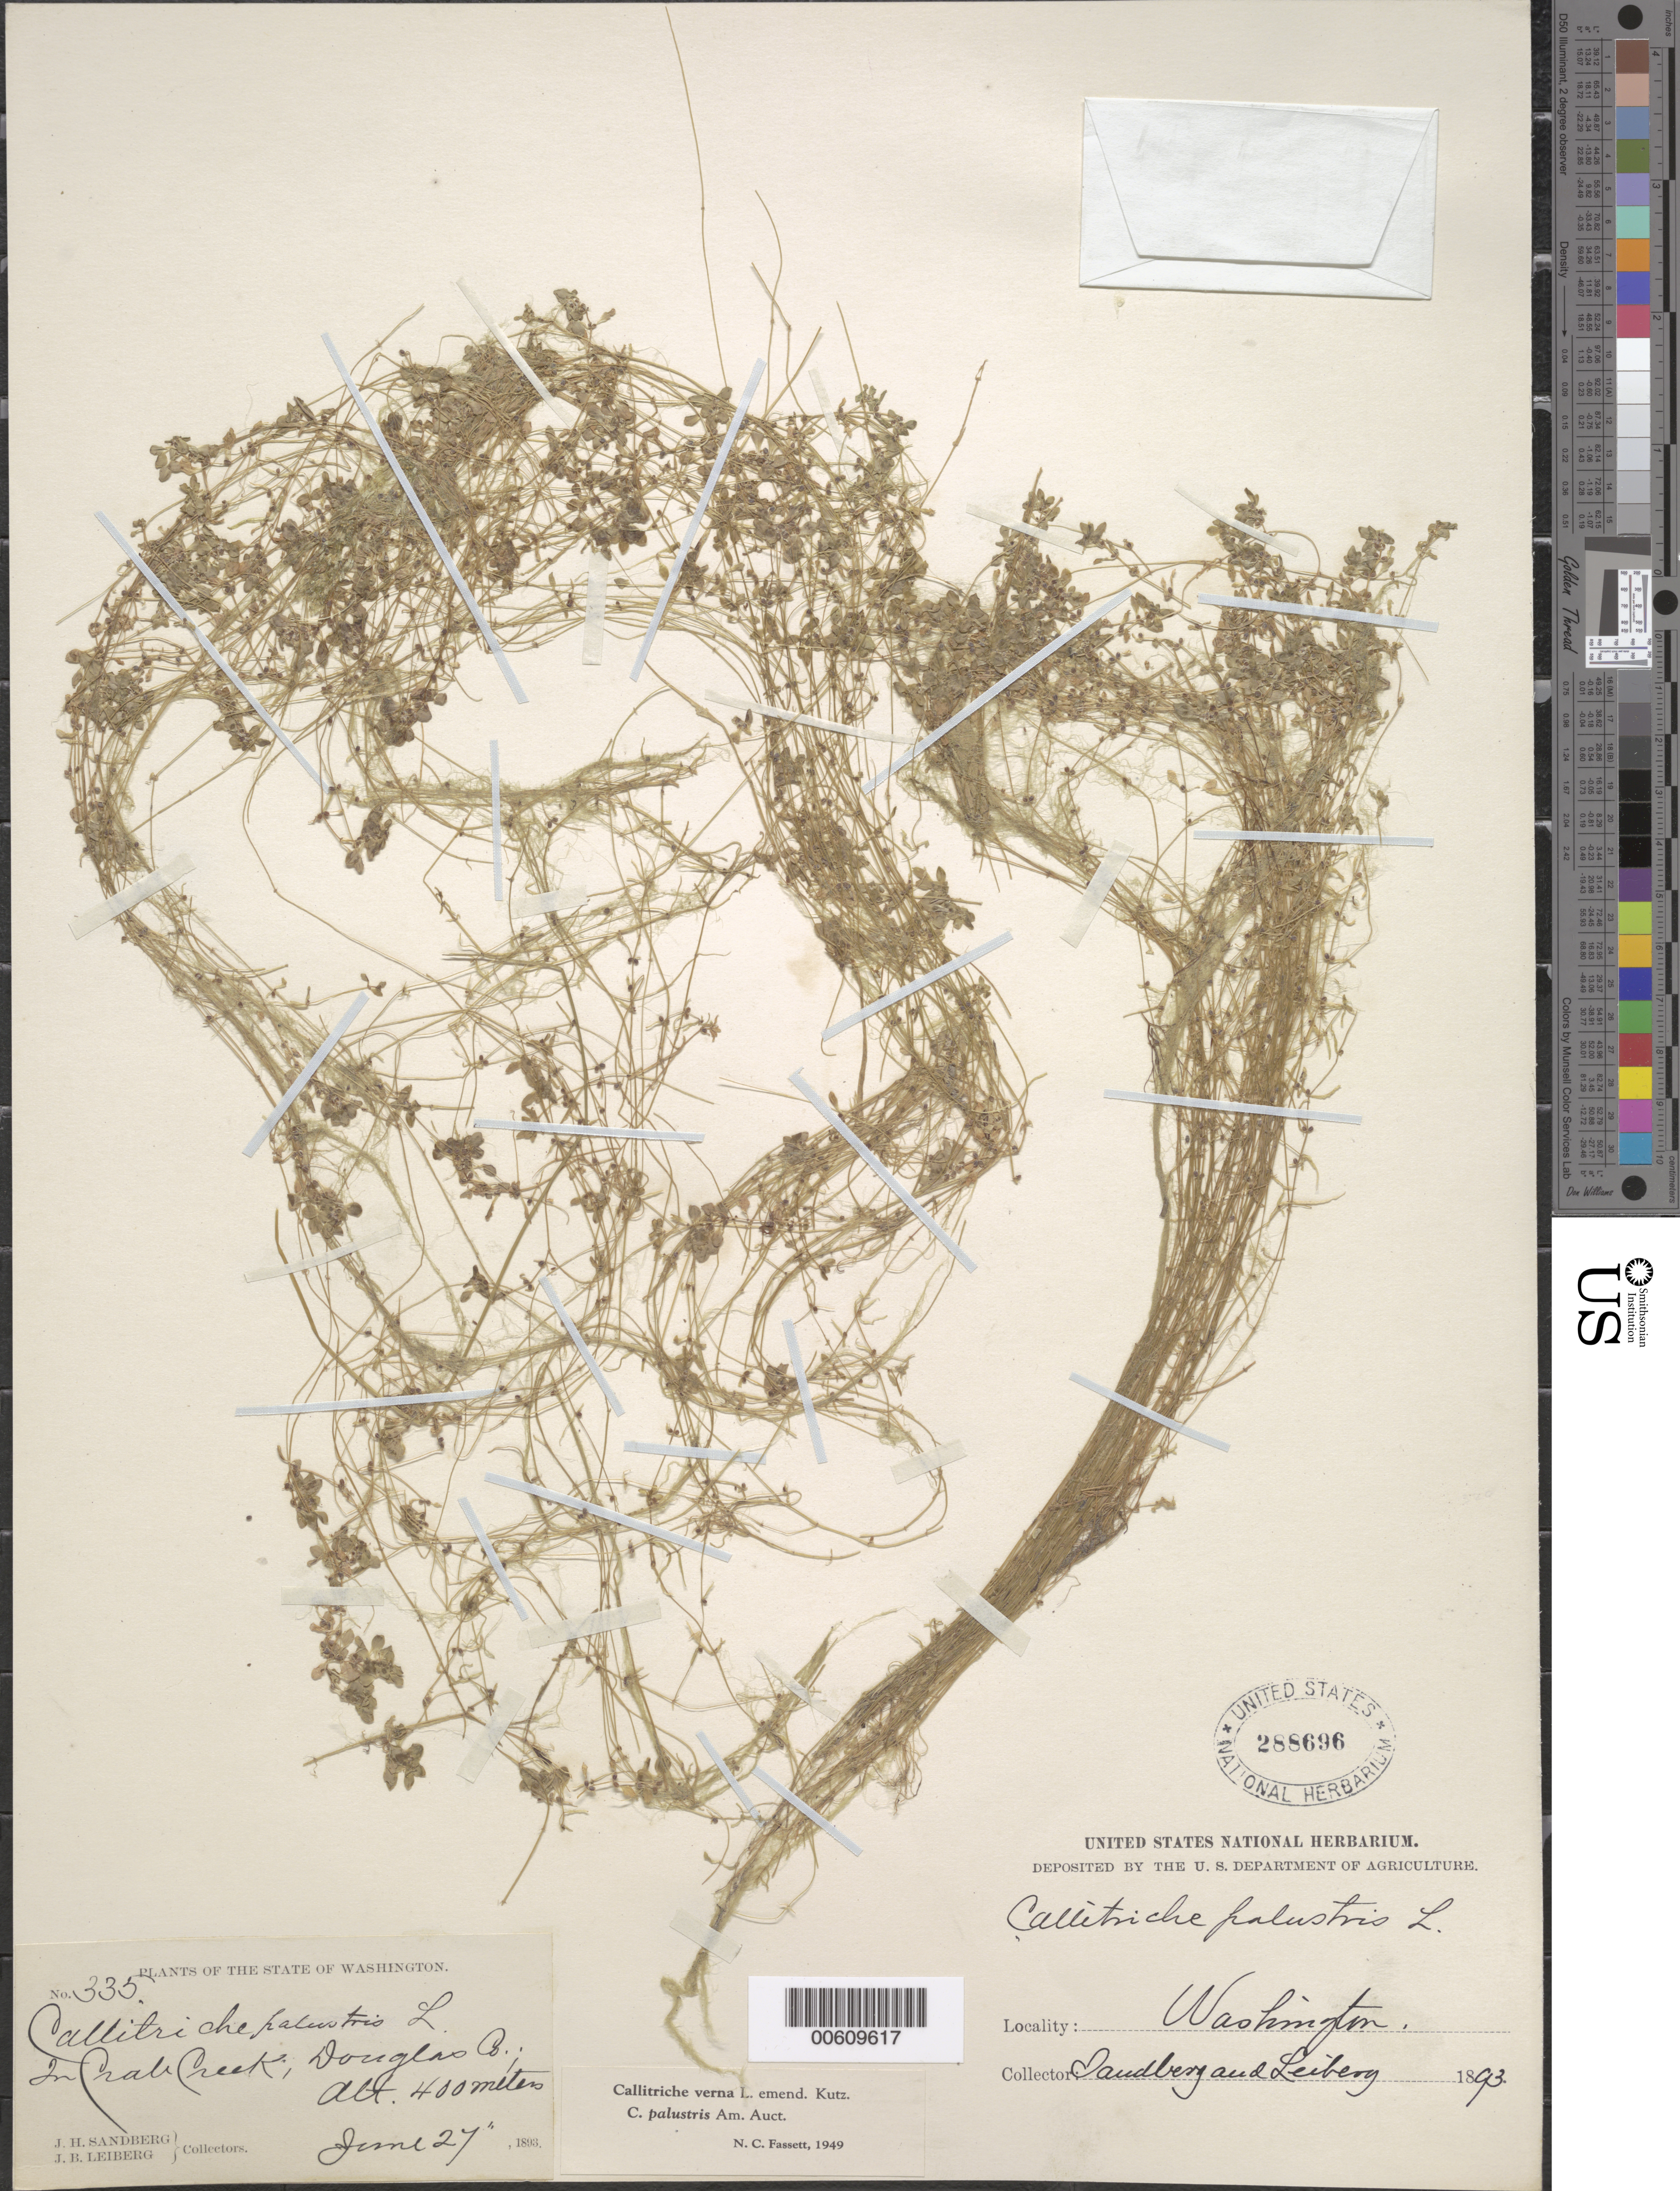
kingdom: Plantae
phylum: Tracheophyta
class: Magnoliopsida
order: Lamiales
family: Plantaginaceae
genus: Callitriche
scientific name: Callitriche verna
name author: L.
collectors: J. H. Sandberg & J. Leiberg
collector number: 335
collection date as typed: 27 Jun 1893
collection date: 1893-06-27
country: United States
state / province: Washington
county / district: Douglas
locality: Crab Creek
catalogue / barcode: US 288696